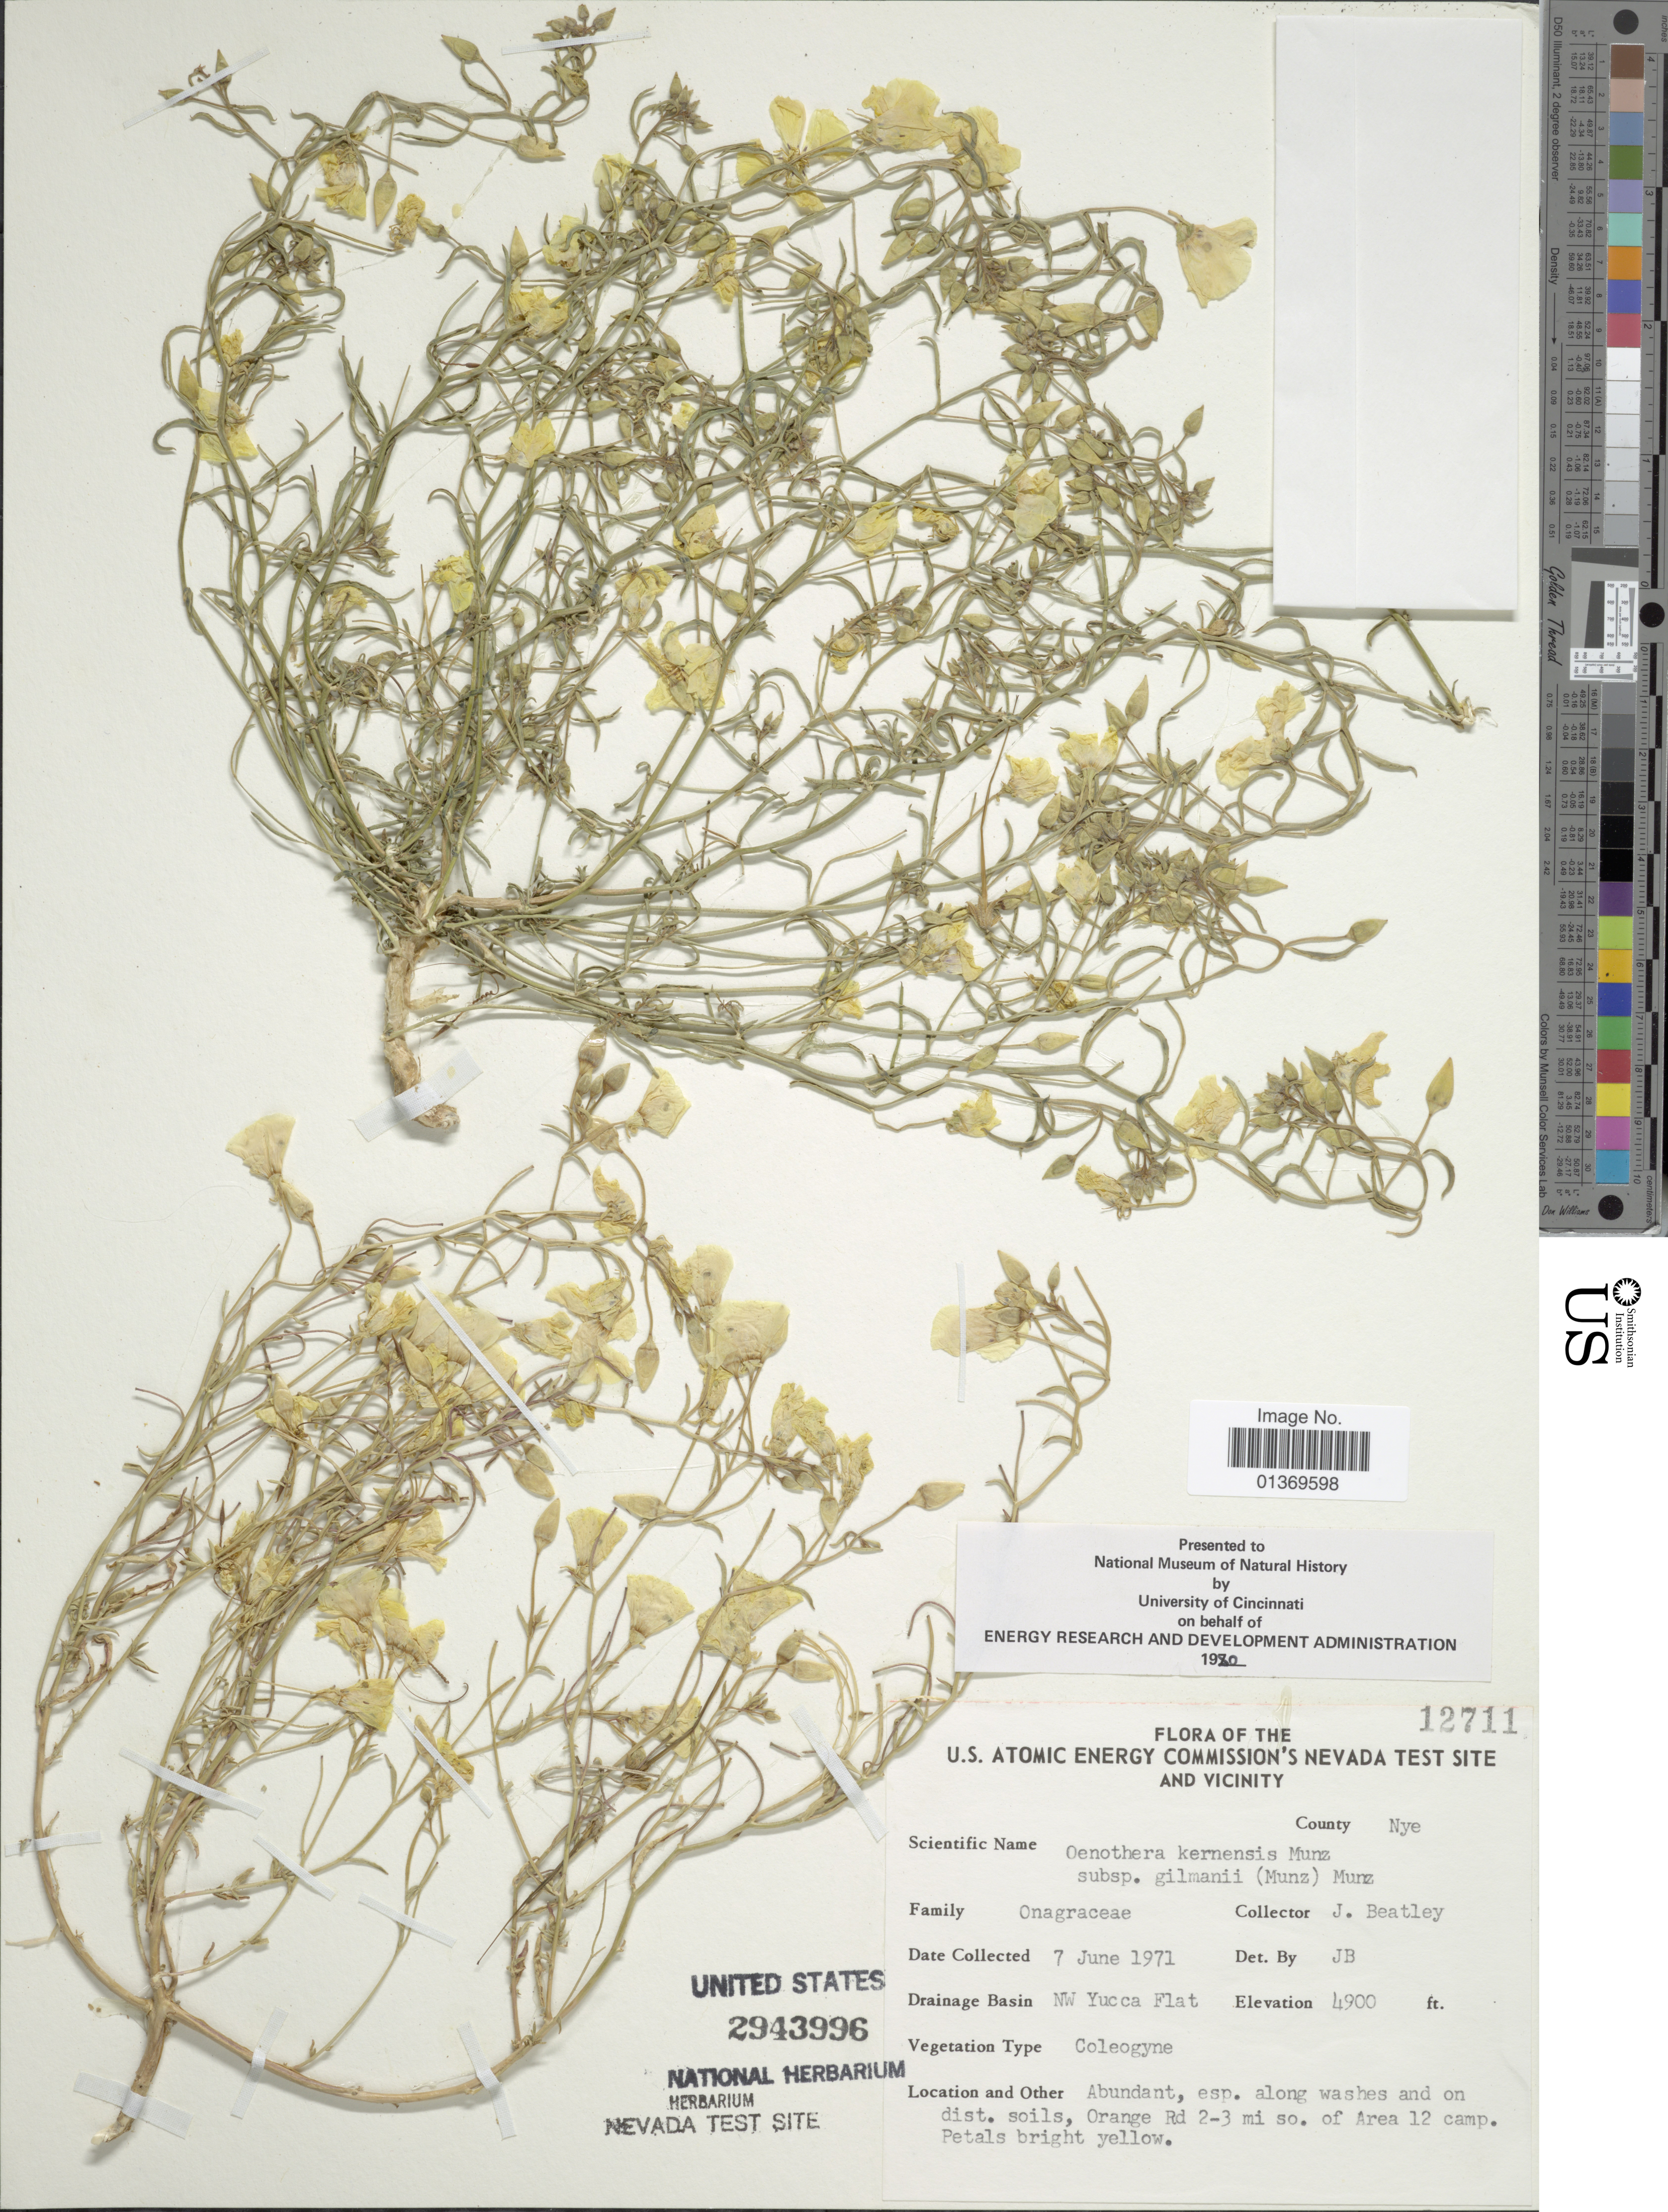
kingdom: Plantae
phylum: Tracheophyta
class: Magnoliopsida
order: Myrtales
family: Onagraceae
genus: Camissonia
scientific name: Camissonia kernensis subsp. gilmanii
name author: (Munz) P.H. Raven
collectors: J. C. Beatley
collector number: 12711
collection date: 1971-06-07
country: United States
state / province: Nevada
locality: U.S. Atomic Energy Commission's Nevada Test Site and Vicinity, County Nye, NW Yucca Flat, esp. along washes and on dist. soils, Orange Rd 2-3 mi so. of Area 12 camp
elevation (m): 1494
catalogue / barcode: US 2943996